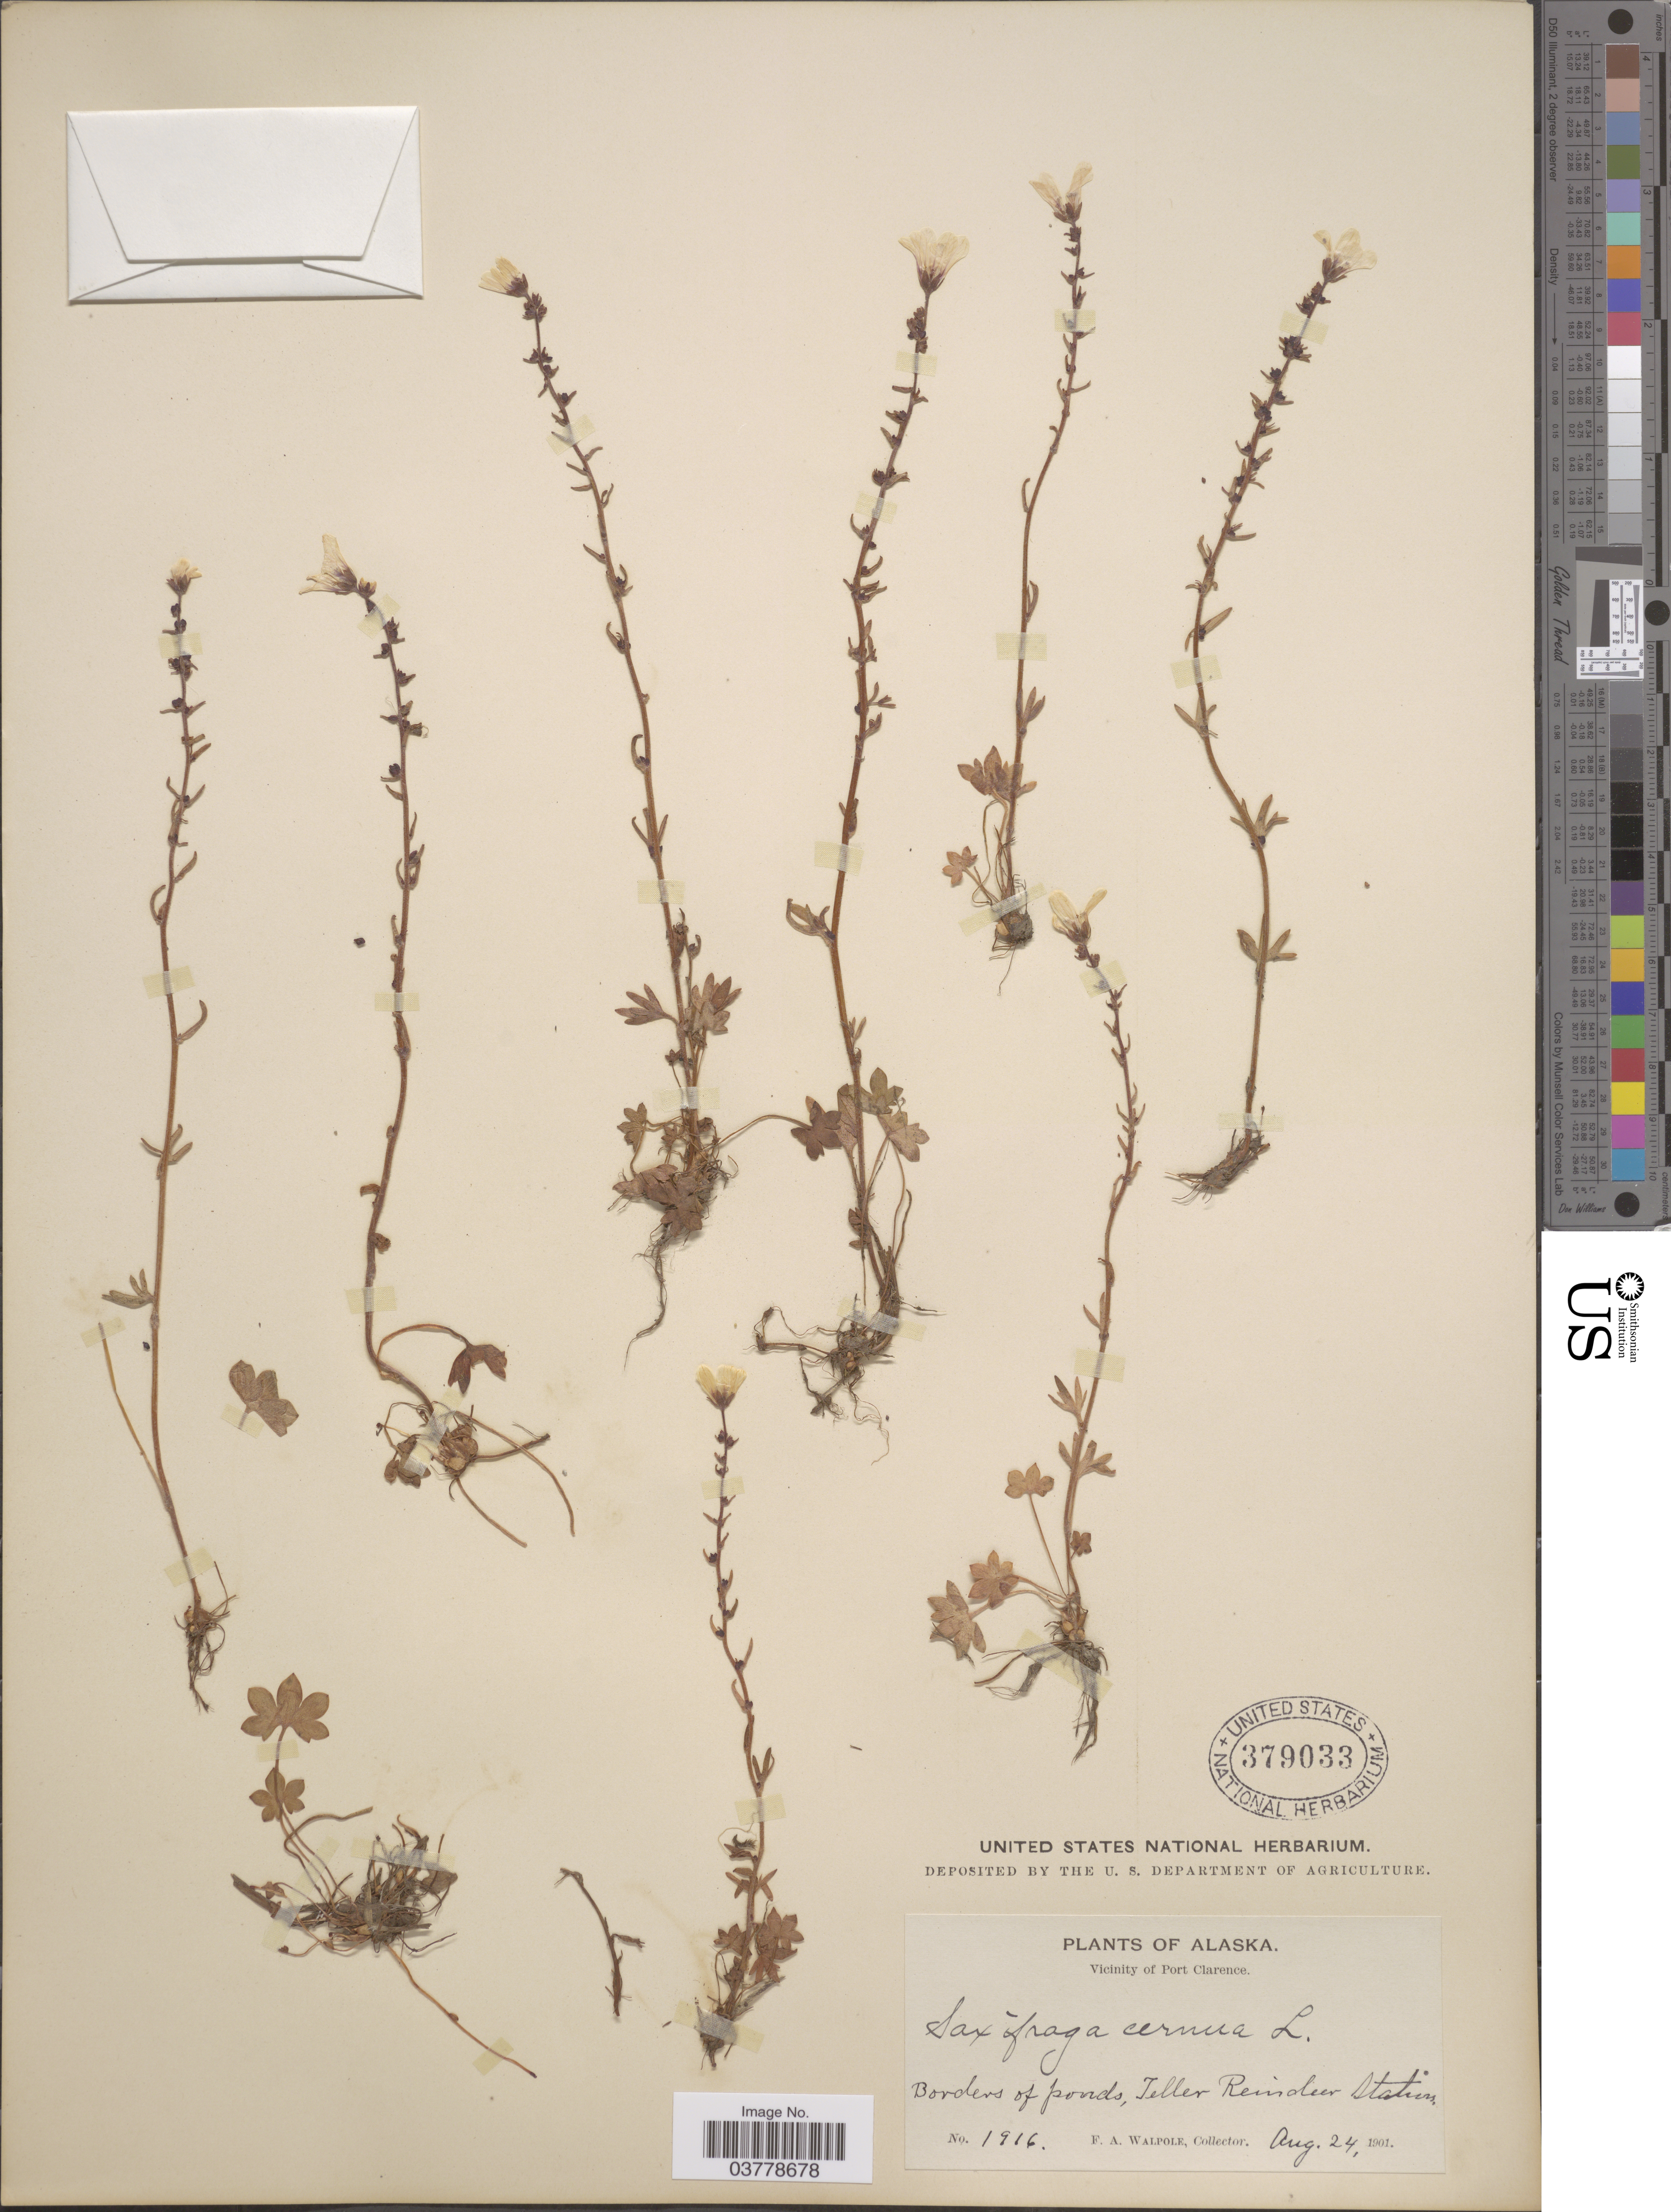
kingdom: Plantae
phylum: Tracheophyta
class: Magnoliopsida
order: Saxifragales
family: Saxifragaceae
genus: Saxifraga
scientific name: Saxifraga cernua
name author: L.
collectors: F. Walpole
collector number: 1916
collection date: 1901-08-24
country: United States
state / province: Alaska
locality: Vicinity of Port Clarence. Borders of ponds, Teller Reindeer Station.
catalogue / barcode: US 379033